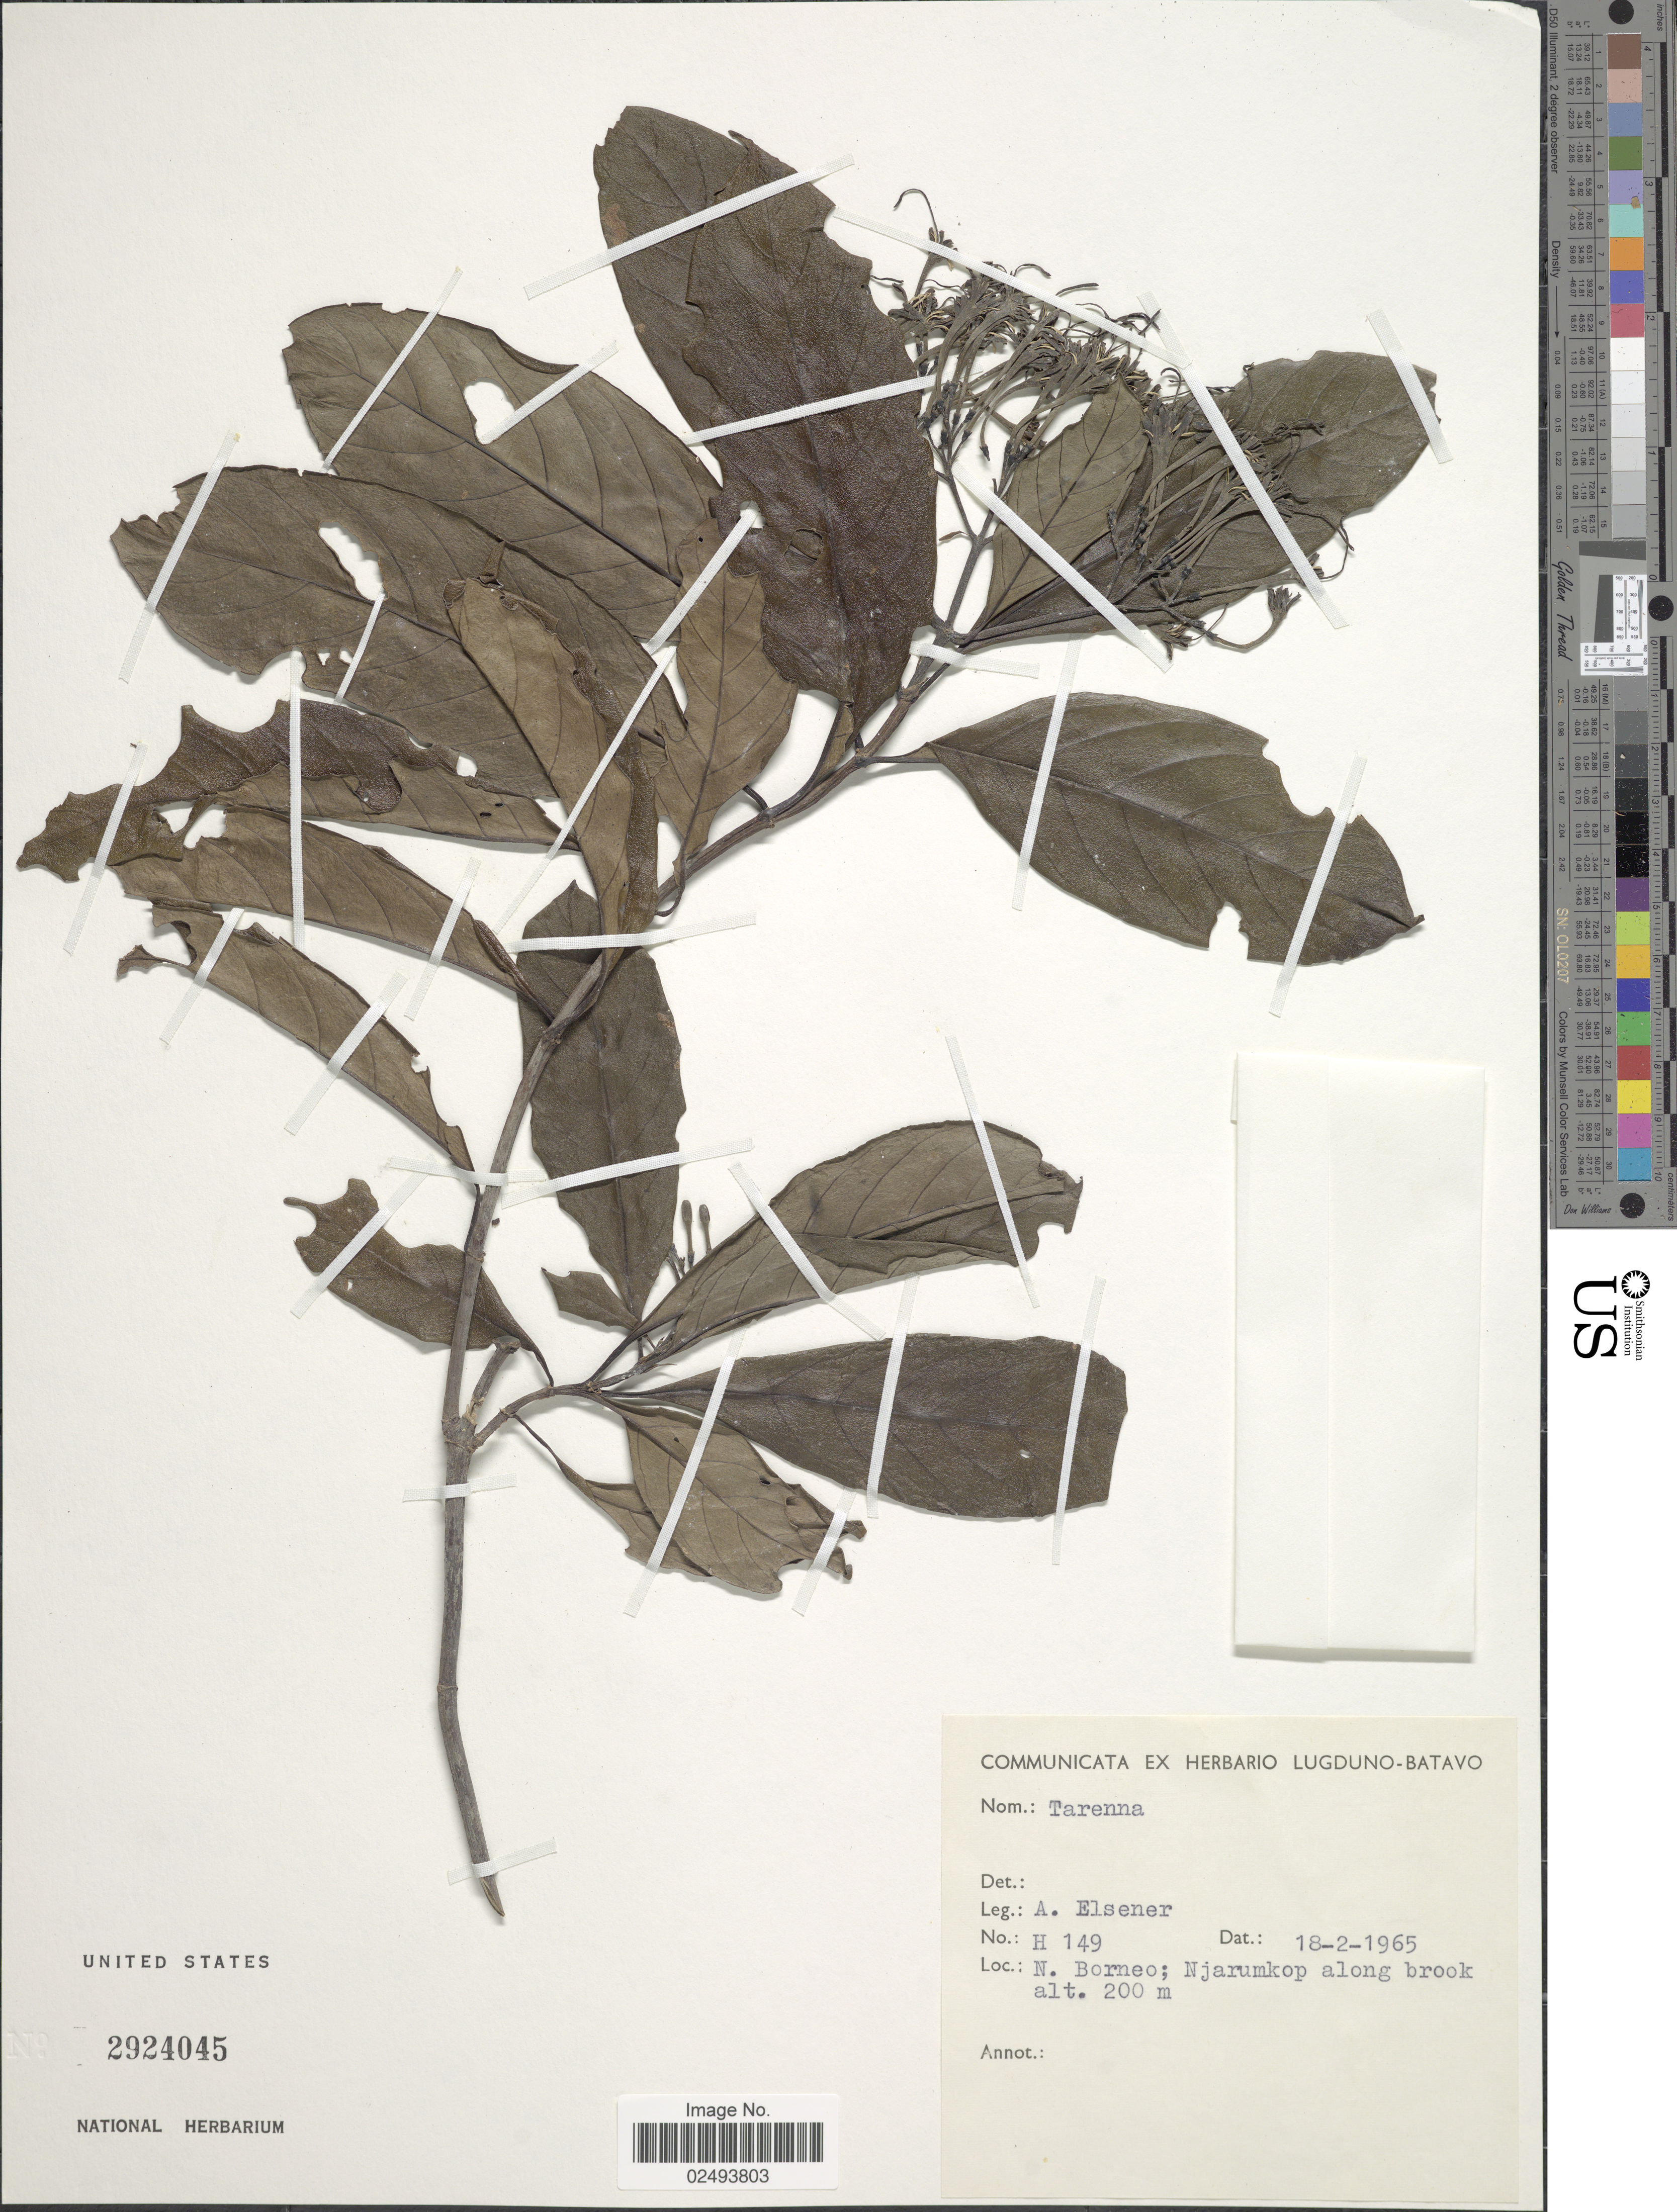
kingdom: Plantae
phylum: Tracheophyta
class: Magnoliopsida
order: Gentianales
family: Rubiaceae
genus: Tarenna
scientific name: Tarenna sp.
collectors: A. Elsener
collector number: H149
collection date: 1965-02-18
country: Indonesia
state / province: Kalimantan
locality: N. Borneo; Njarumkop along brook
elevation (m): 200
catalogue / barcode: US 2924045